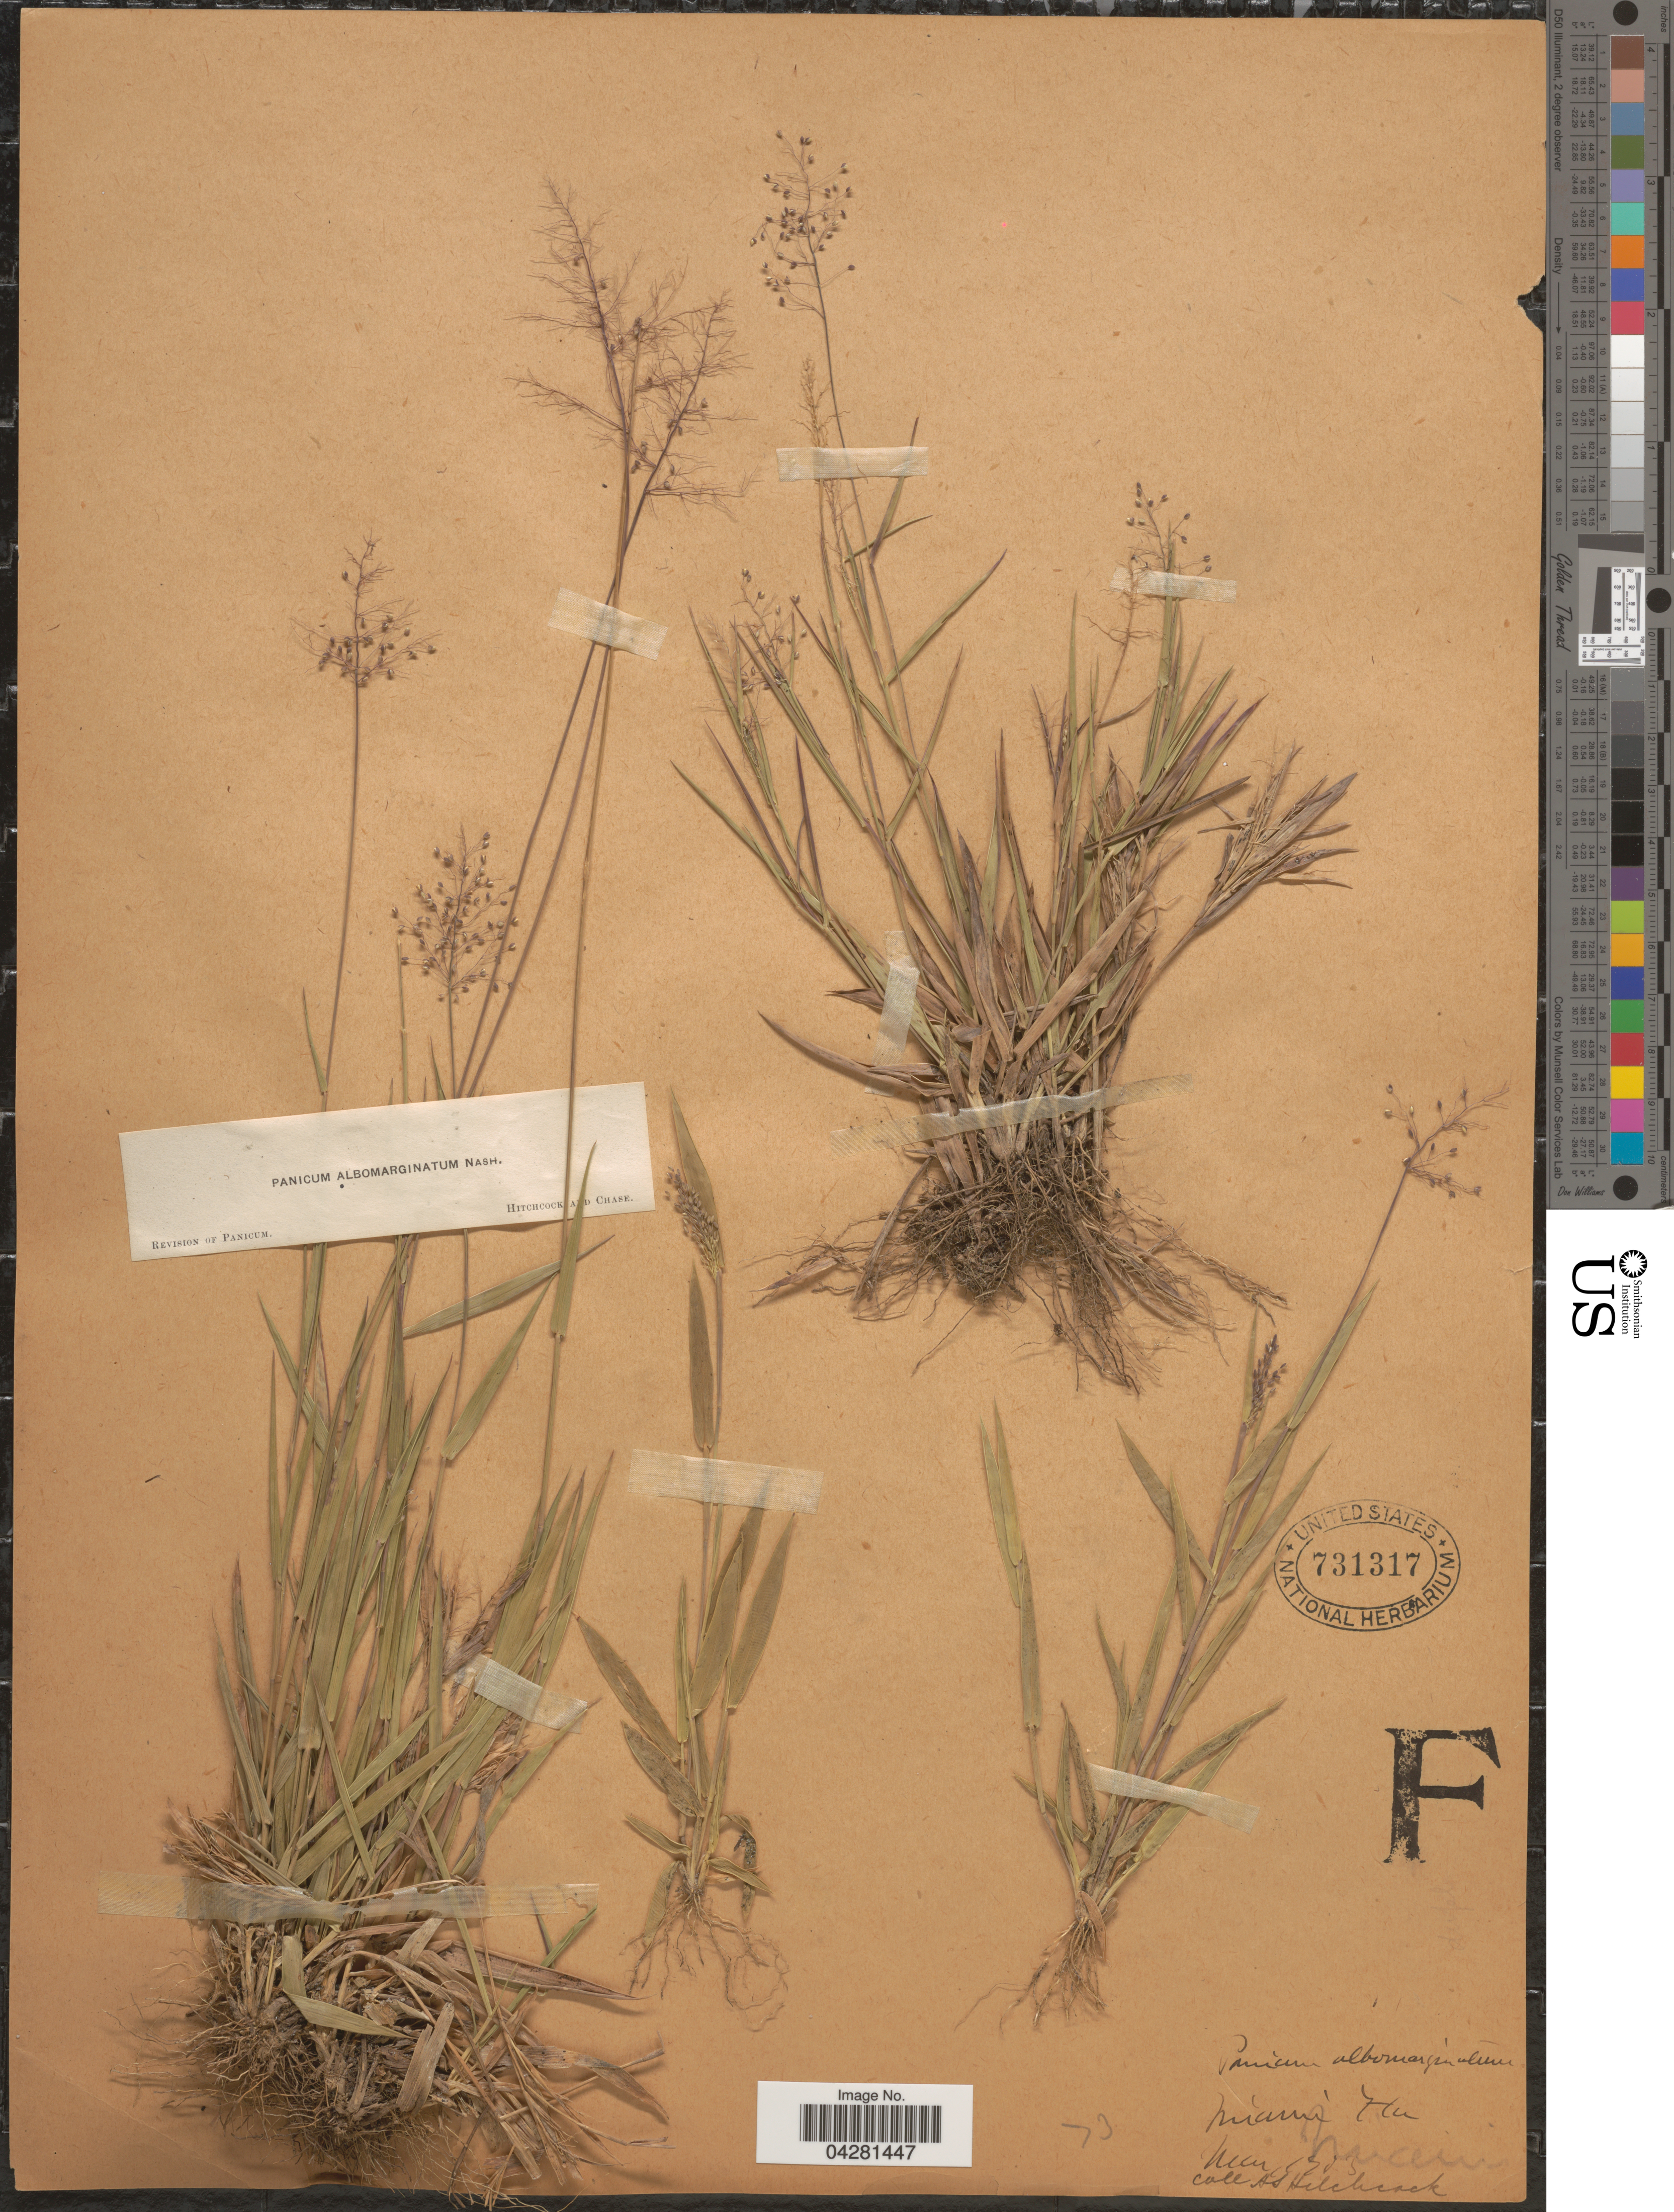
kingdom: Plantae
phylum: Tracheophyta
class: Liliopsida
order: Poales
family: Poaceae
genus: Dichanthelium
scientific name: Dichanthelium dichotomum var. unciphyllum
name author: (Trin.) Davidse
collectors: A. S. Hitchcock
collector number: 73?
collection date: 1983-03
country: United States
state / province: Florida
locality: Miami.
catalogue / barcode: US 731317